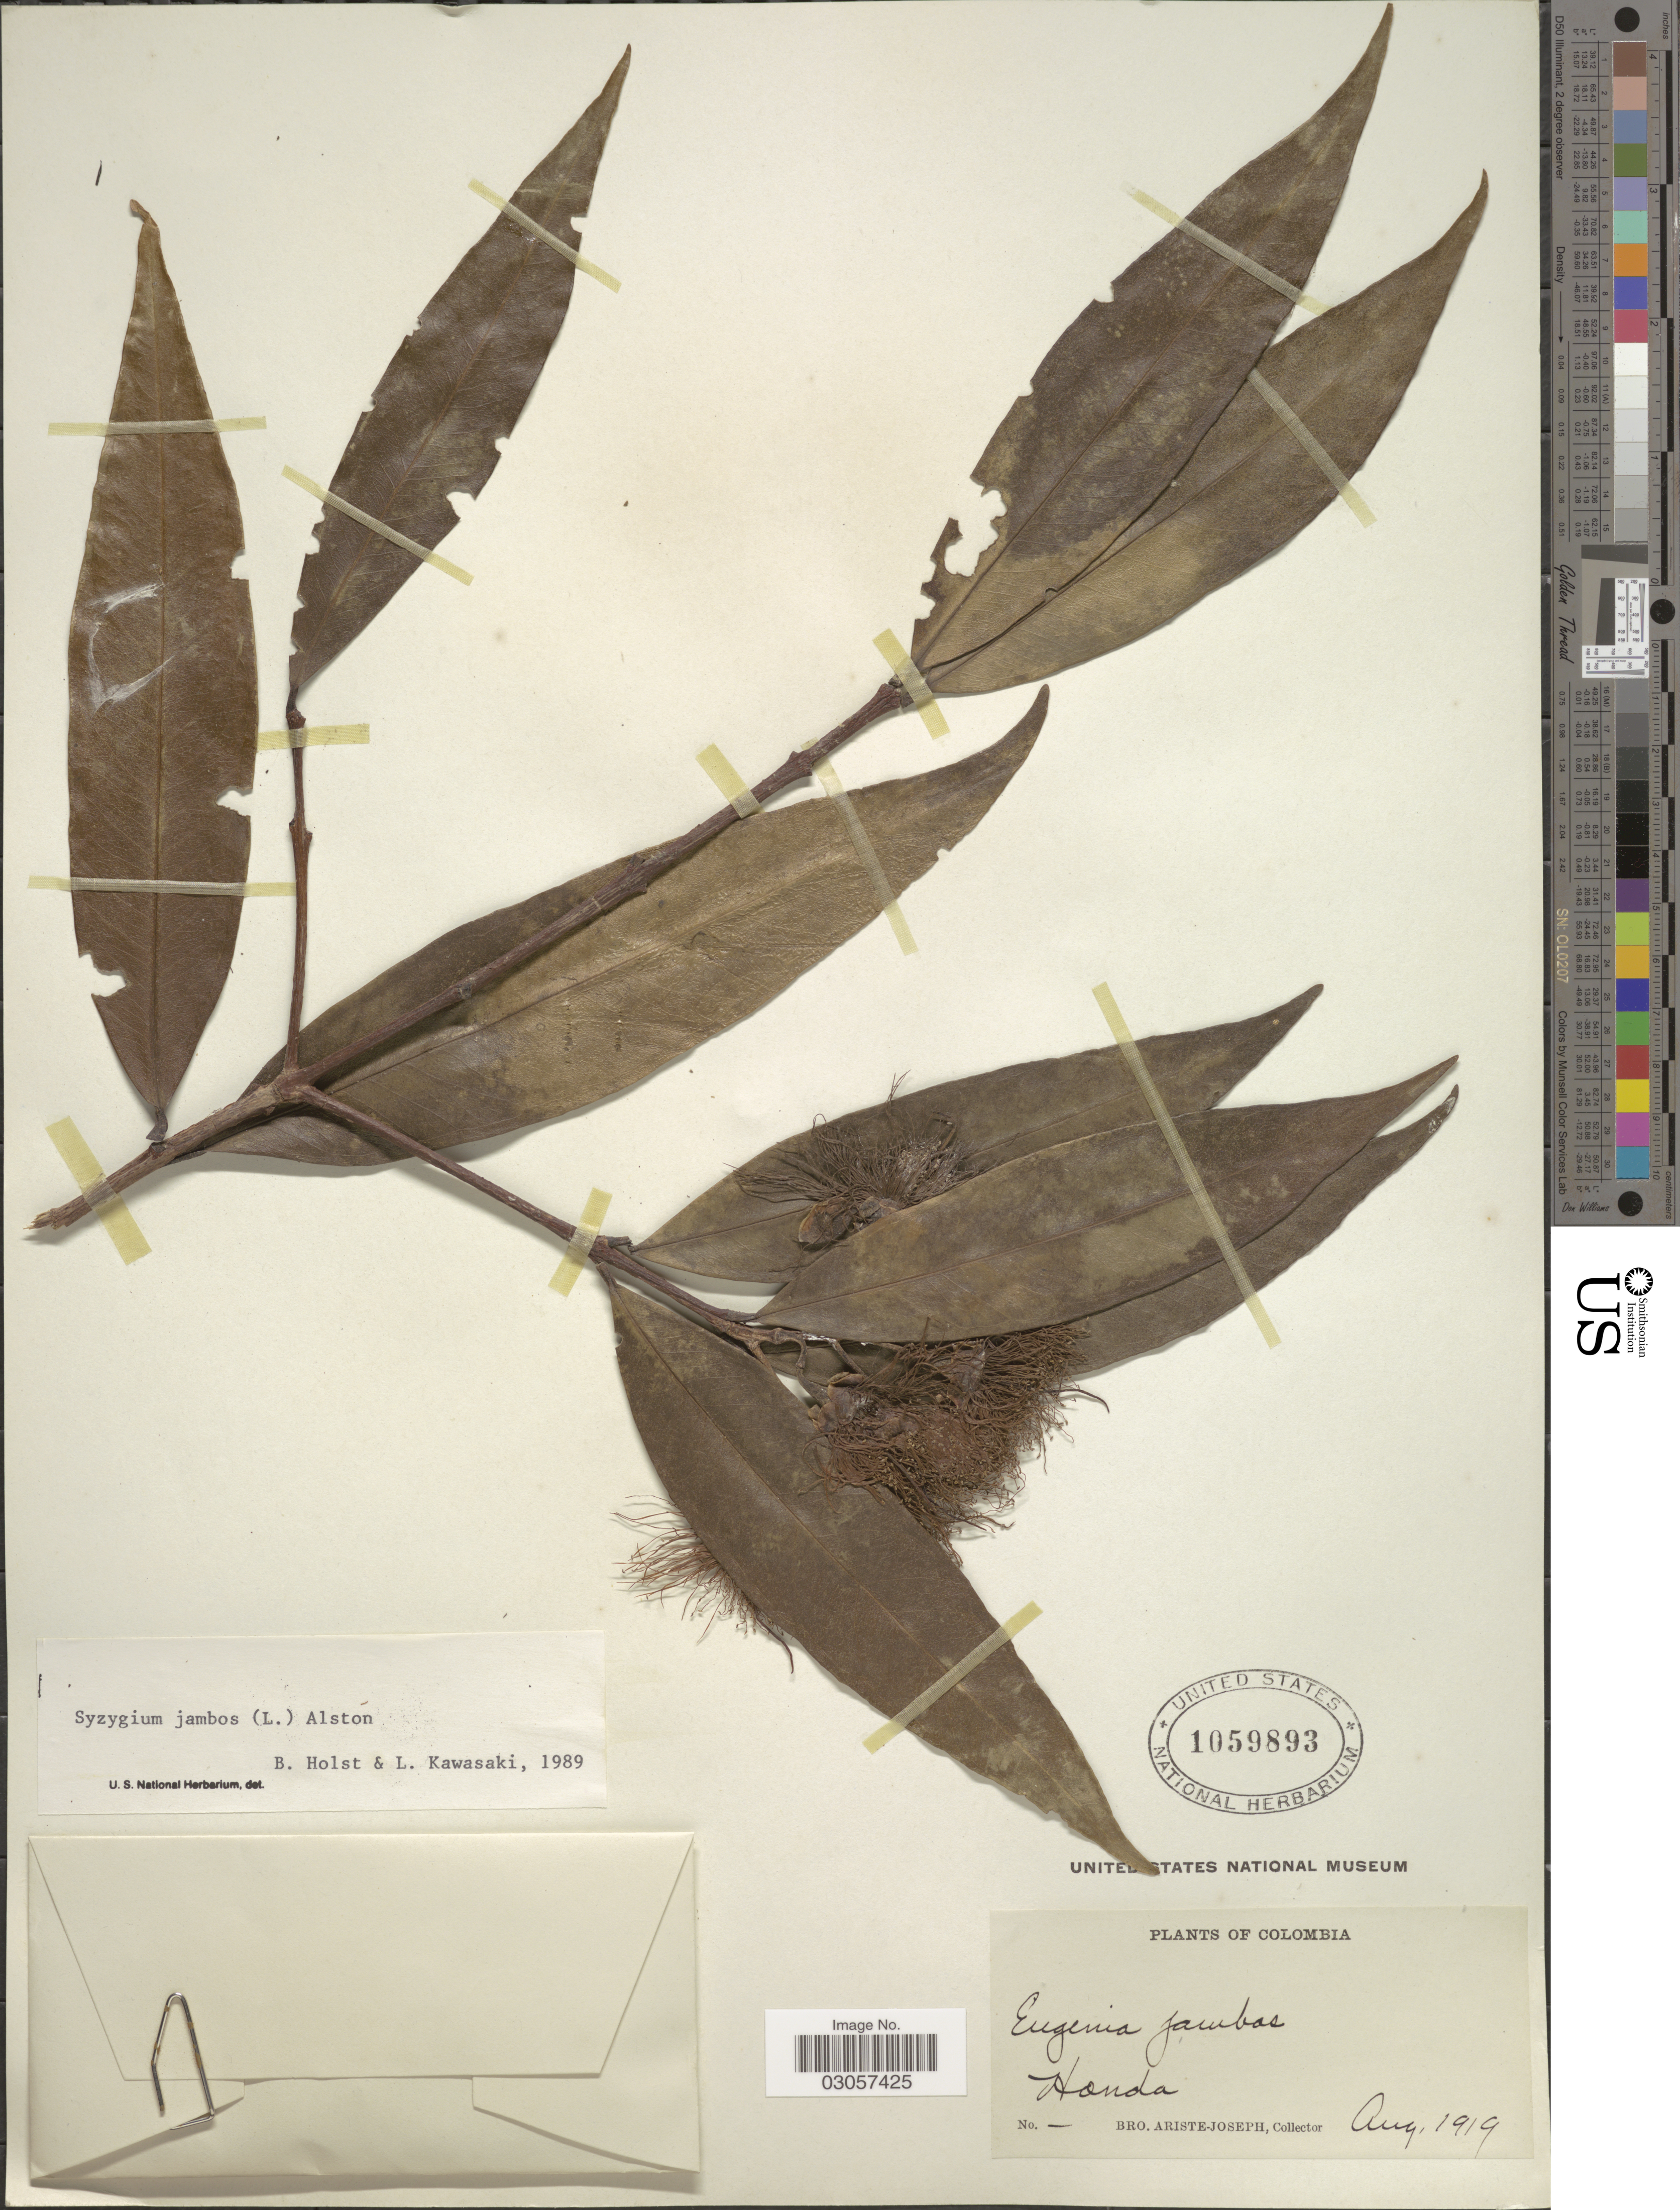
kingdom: Plantae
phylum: Tracheophyta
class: Magnoliopsida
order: Myrtales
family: Myrtaceae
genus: Syzygium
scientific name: Syzygium jambos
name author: (L.) Alston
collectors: Bro. Ariste-Joseph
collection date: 1919-08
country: Colombia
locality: Honda.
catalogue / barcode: US 1059893